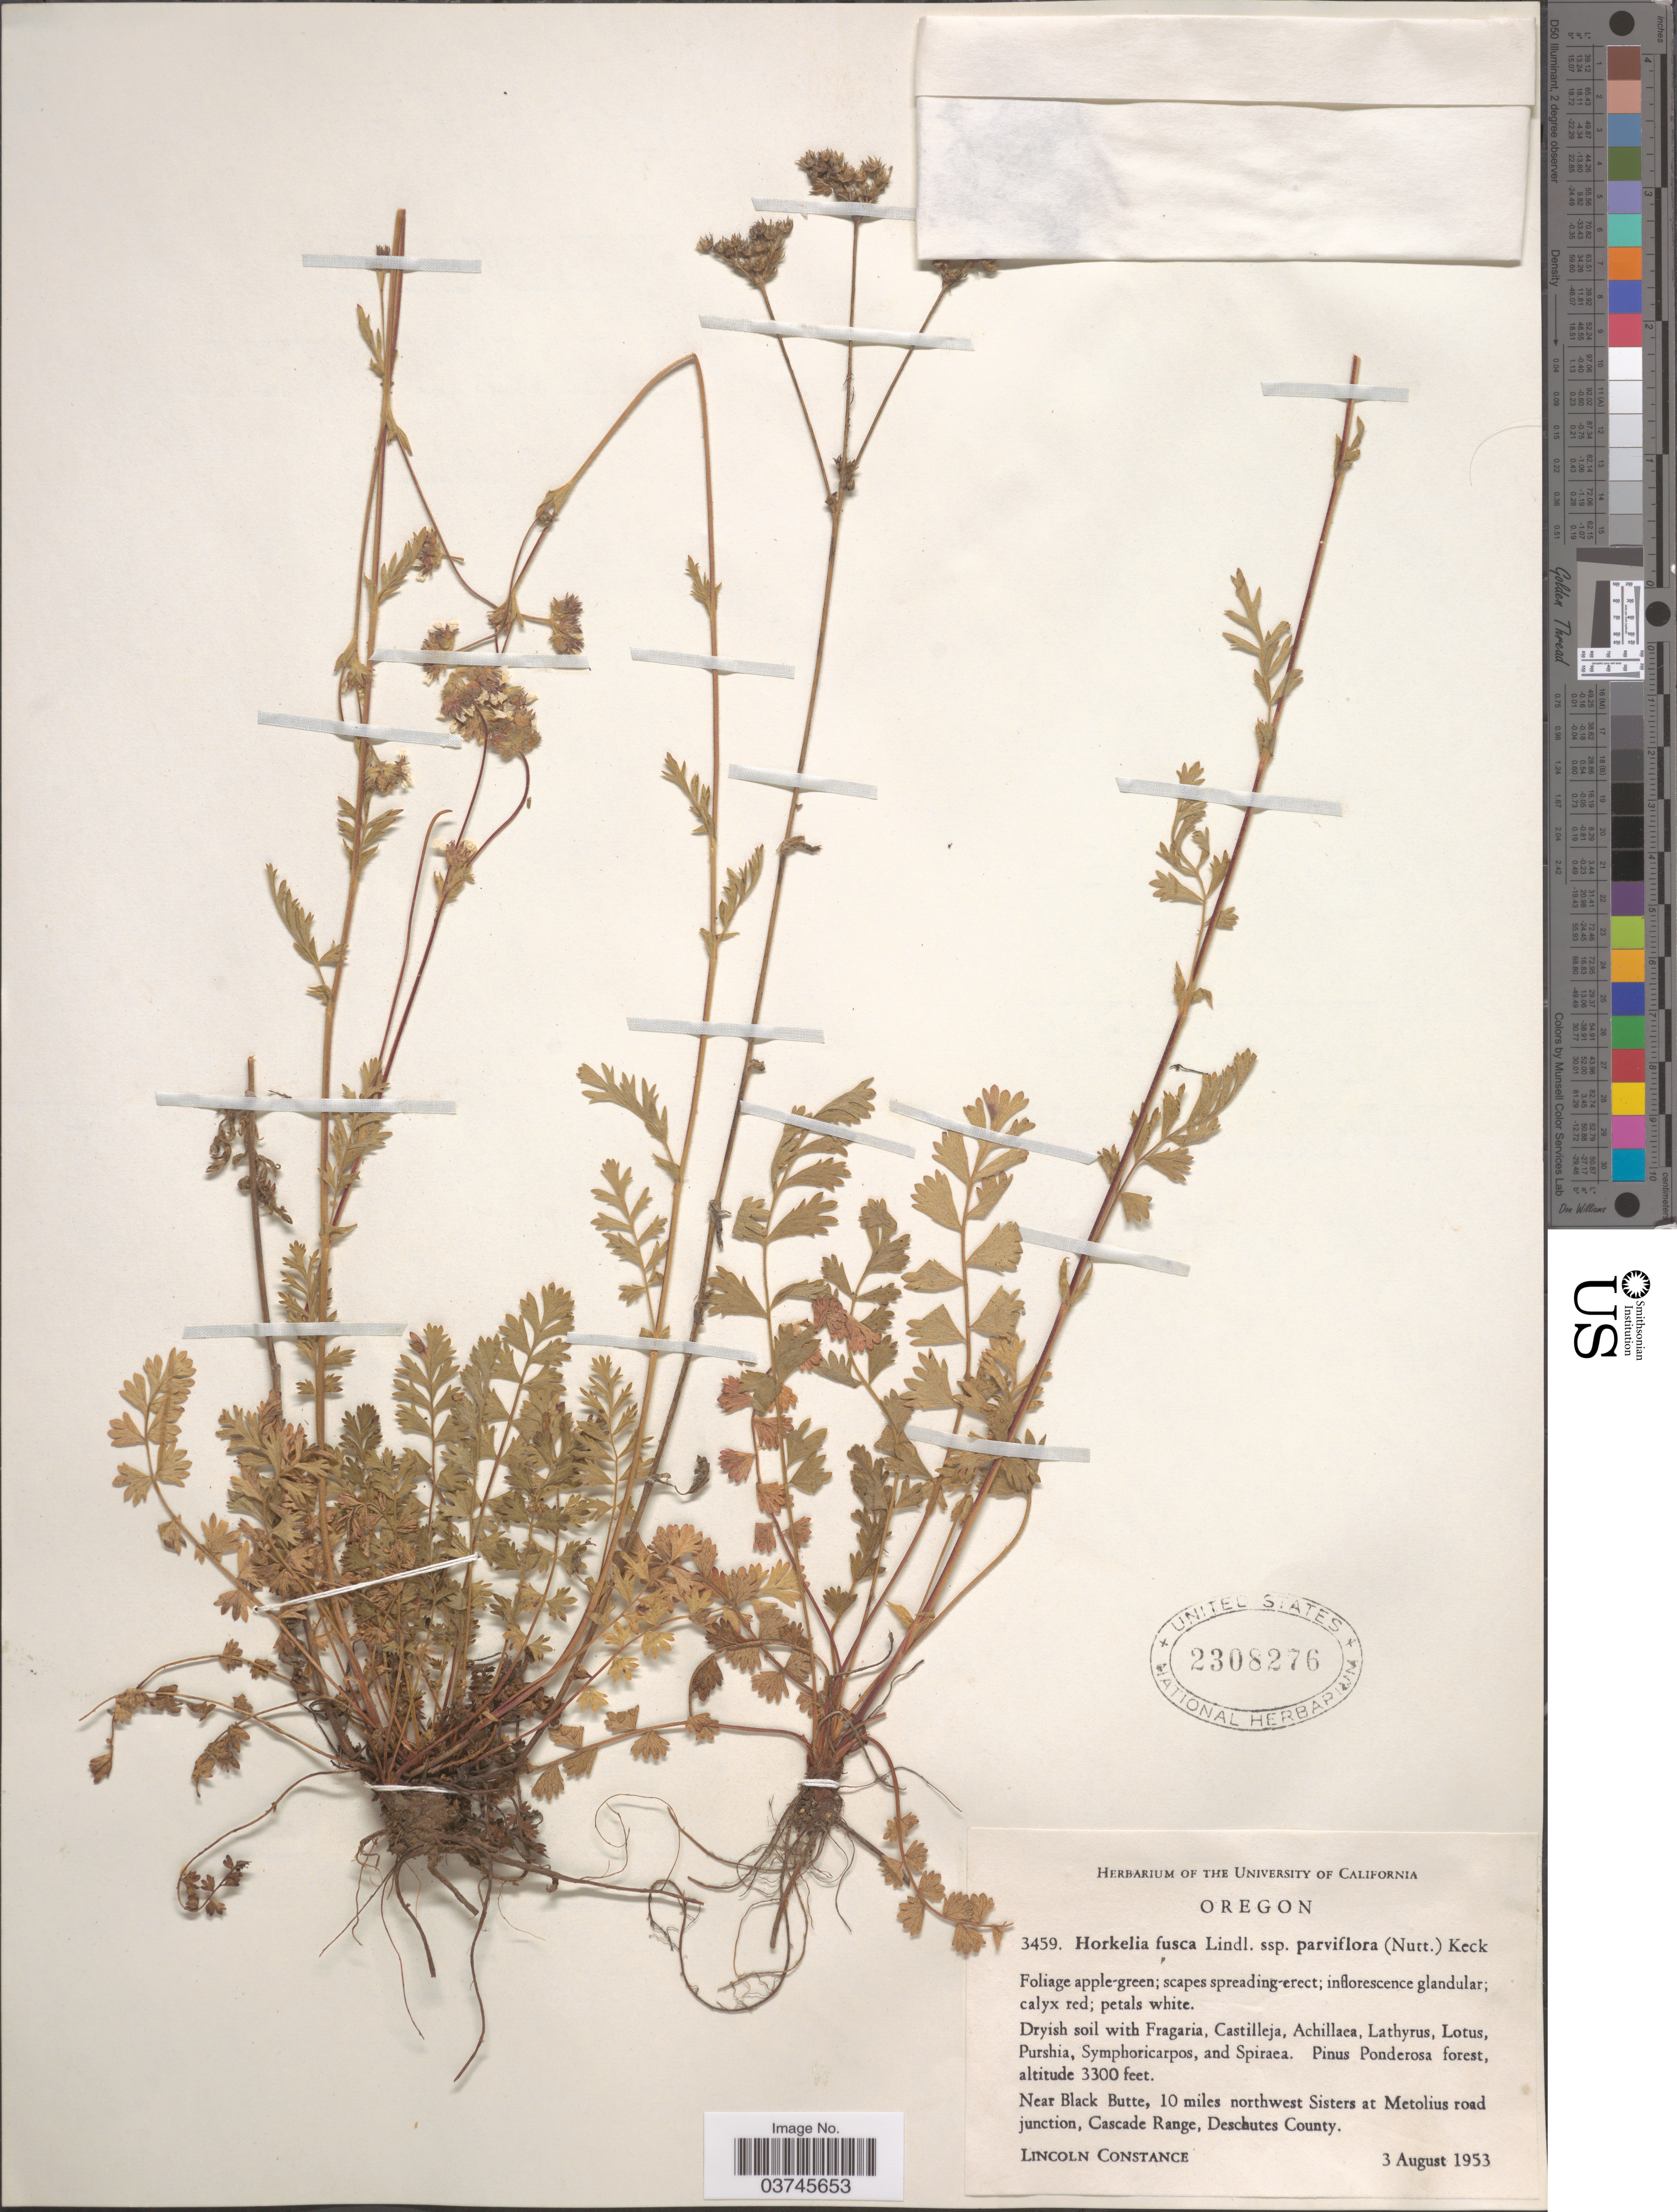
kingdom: Plantae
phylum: Tracheophyta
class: Magnoliopsida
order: Rosales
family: Rosaceae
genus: Potentilla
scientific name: Potentilla douglasii var. parviflora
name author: (Nutt. ex Hook. & Arn.) J.T. Howell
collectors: L. Constance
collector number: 3459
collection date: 1953-08-03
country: United States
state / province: Oregon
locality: Near Black Butte, 10 miles northwest Sisters at Metolius road junction, Cascade Range, Deschutes County.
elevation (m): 1006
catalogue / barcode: US 2308276